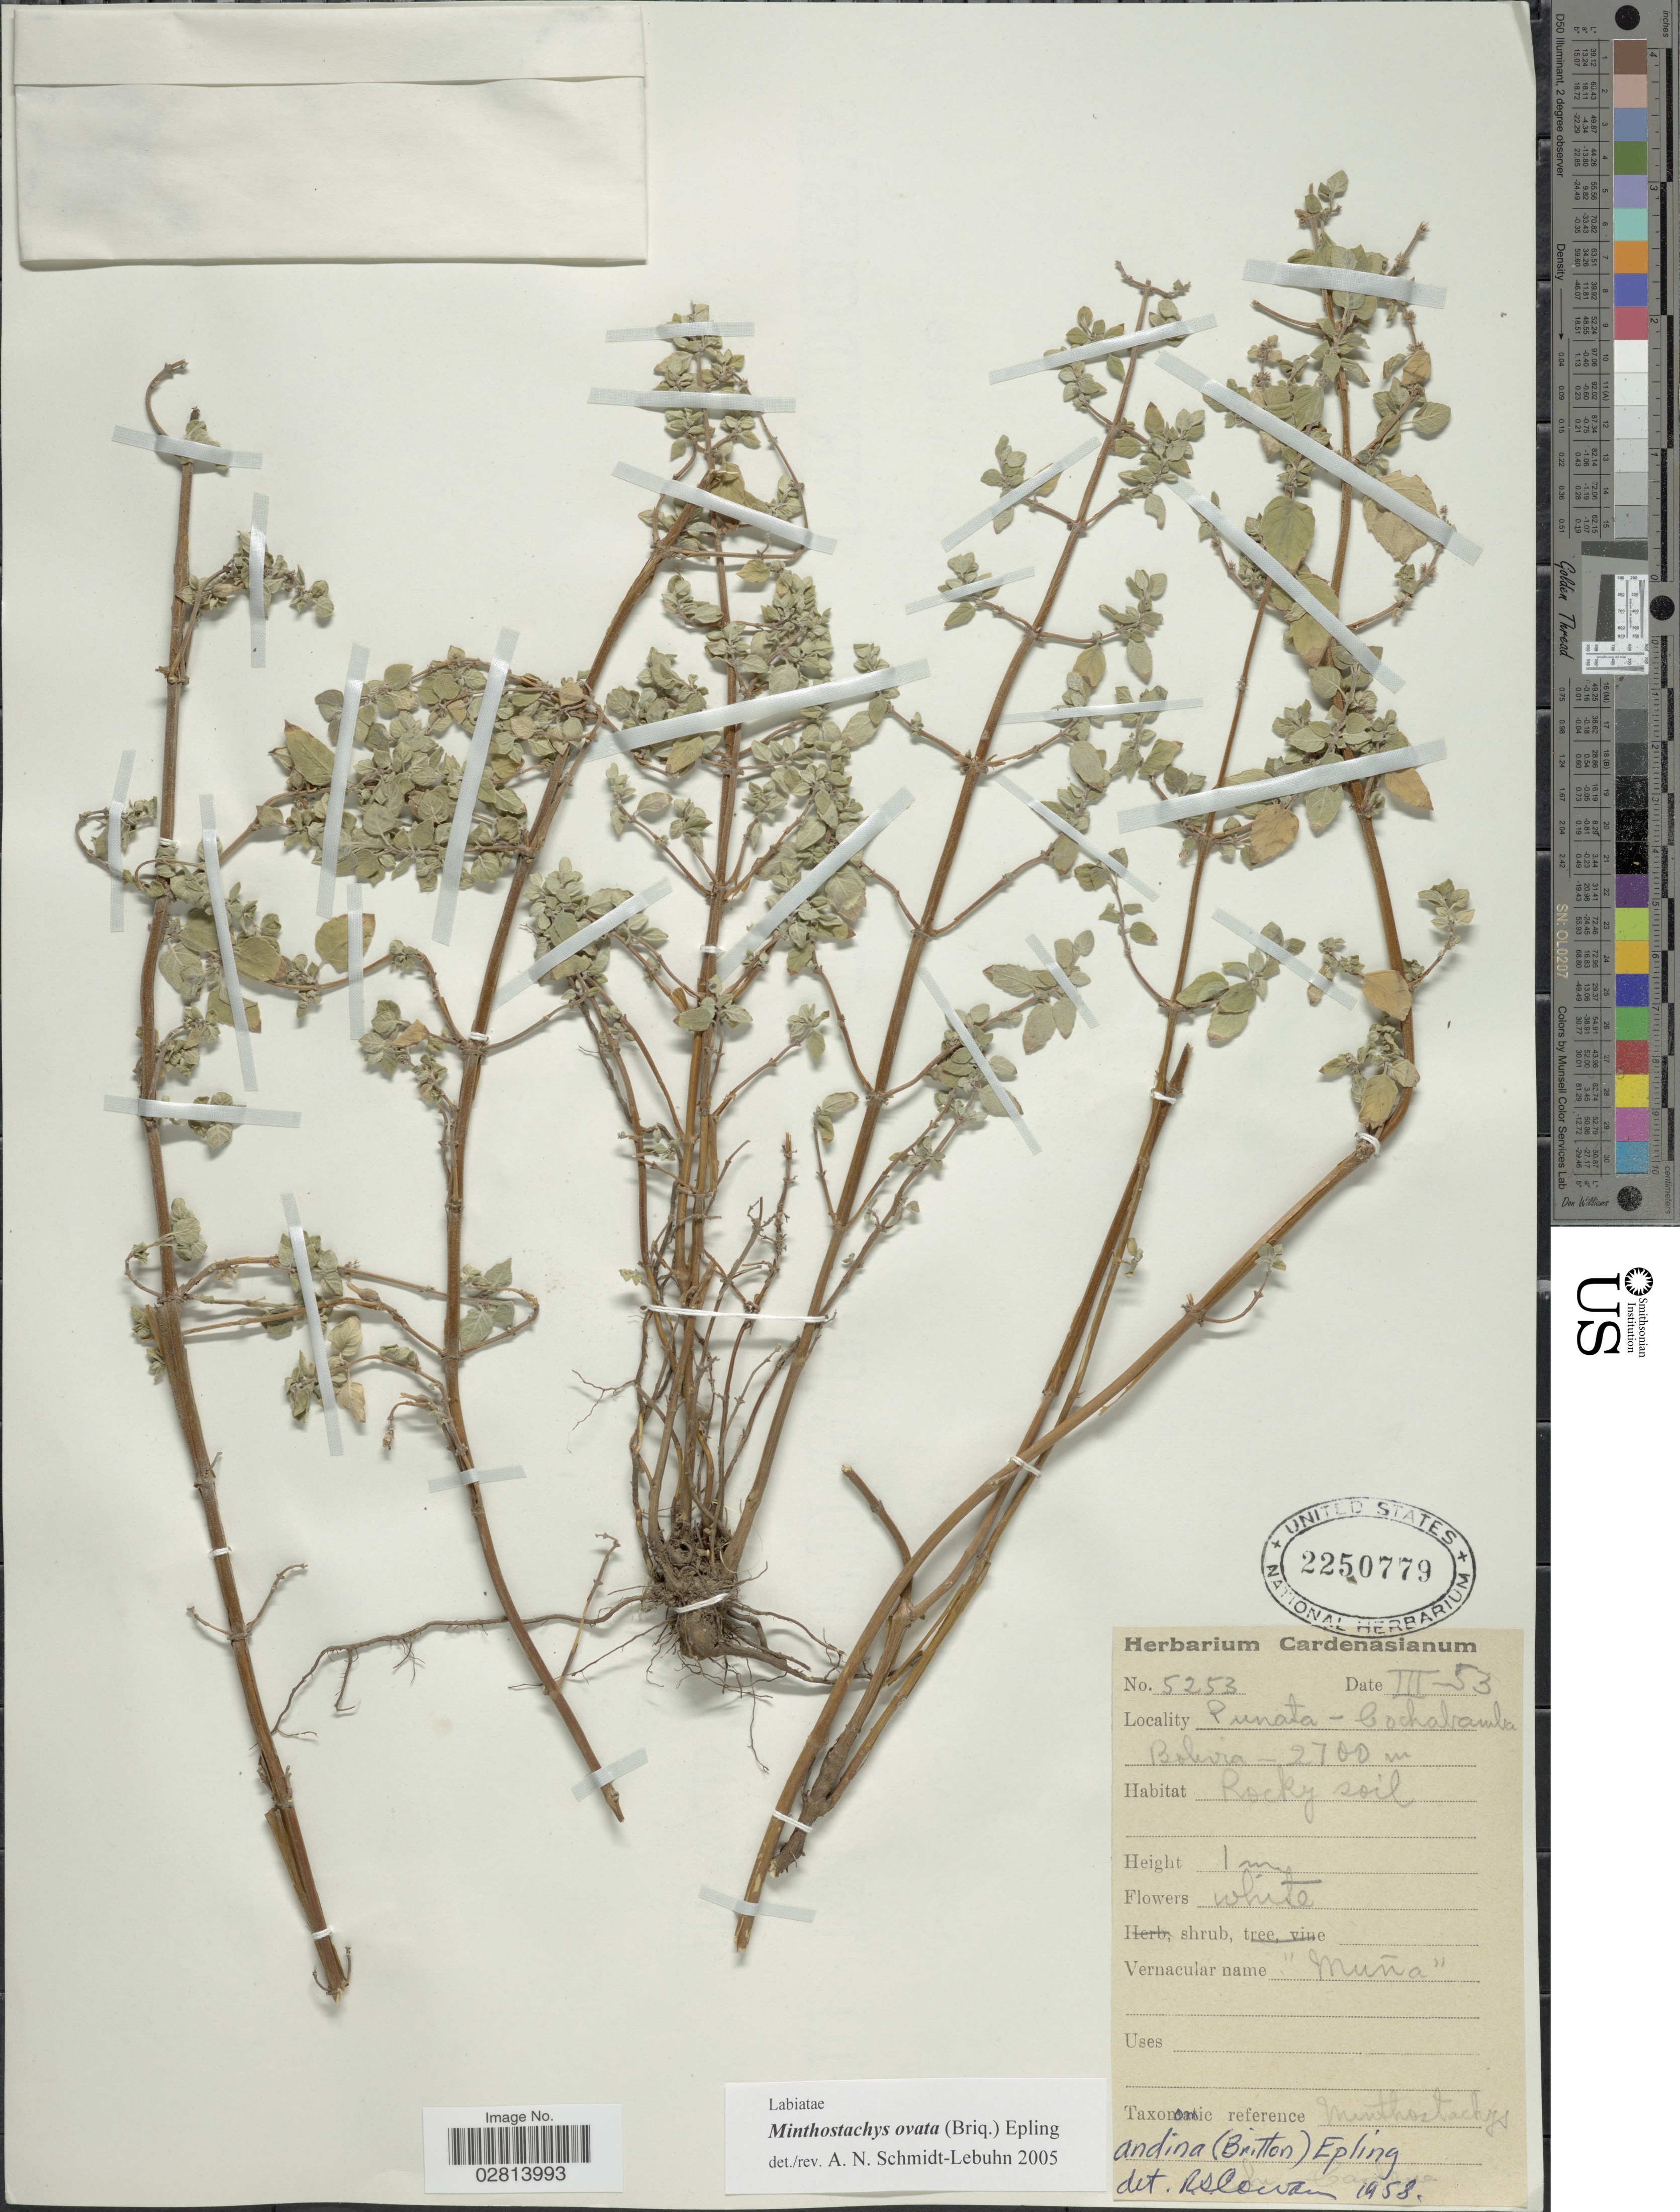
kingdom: Plantae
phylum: Tracheophyta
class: Magnoliopsida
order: Lamiales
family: Lamiaceae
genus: Minthostachys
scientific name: Minthostachys ovata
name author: (Briq.) Epling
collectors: M. Cárdenas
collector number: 5253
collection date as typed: Transcribed d/m/y: /3/53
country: Bolivia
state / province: Cochabamba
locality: Punata - Cochabamba, Bolivia.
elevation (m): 2700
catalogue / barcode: US 2250779